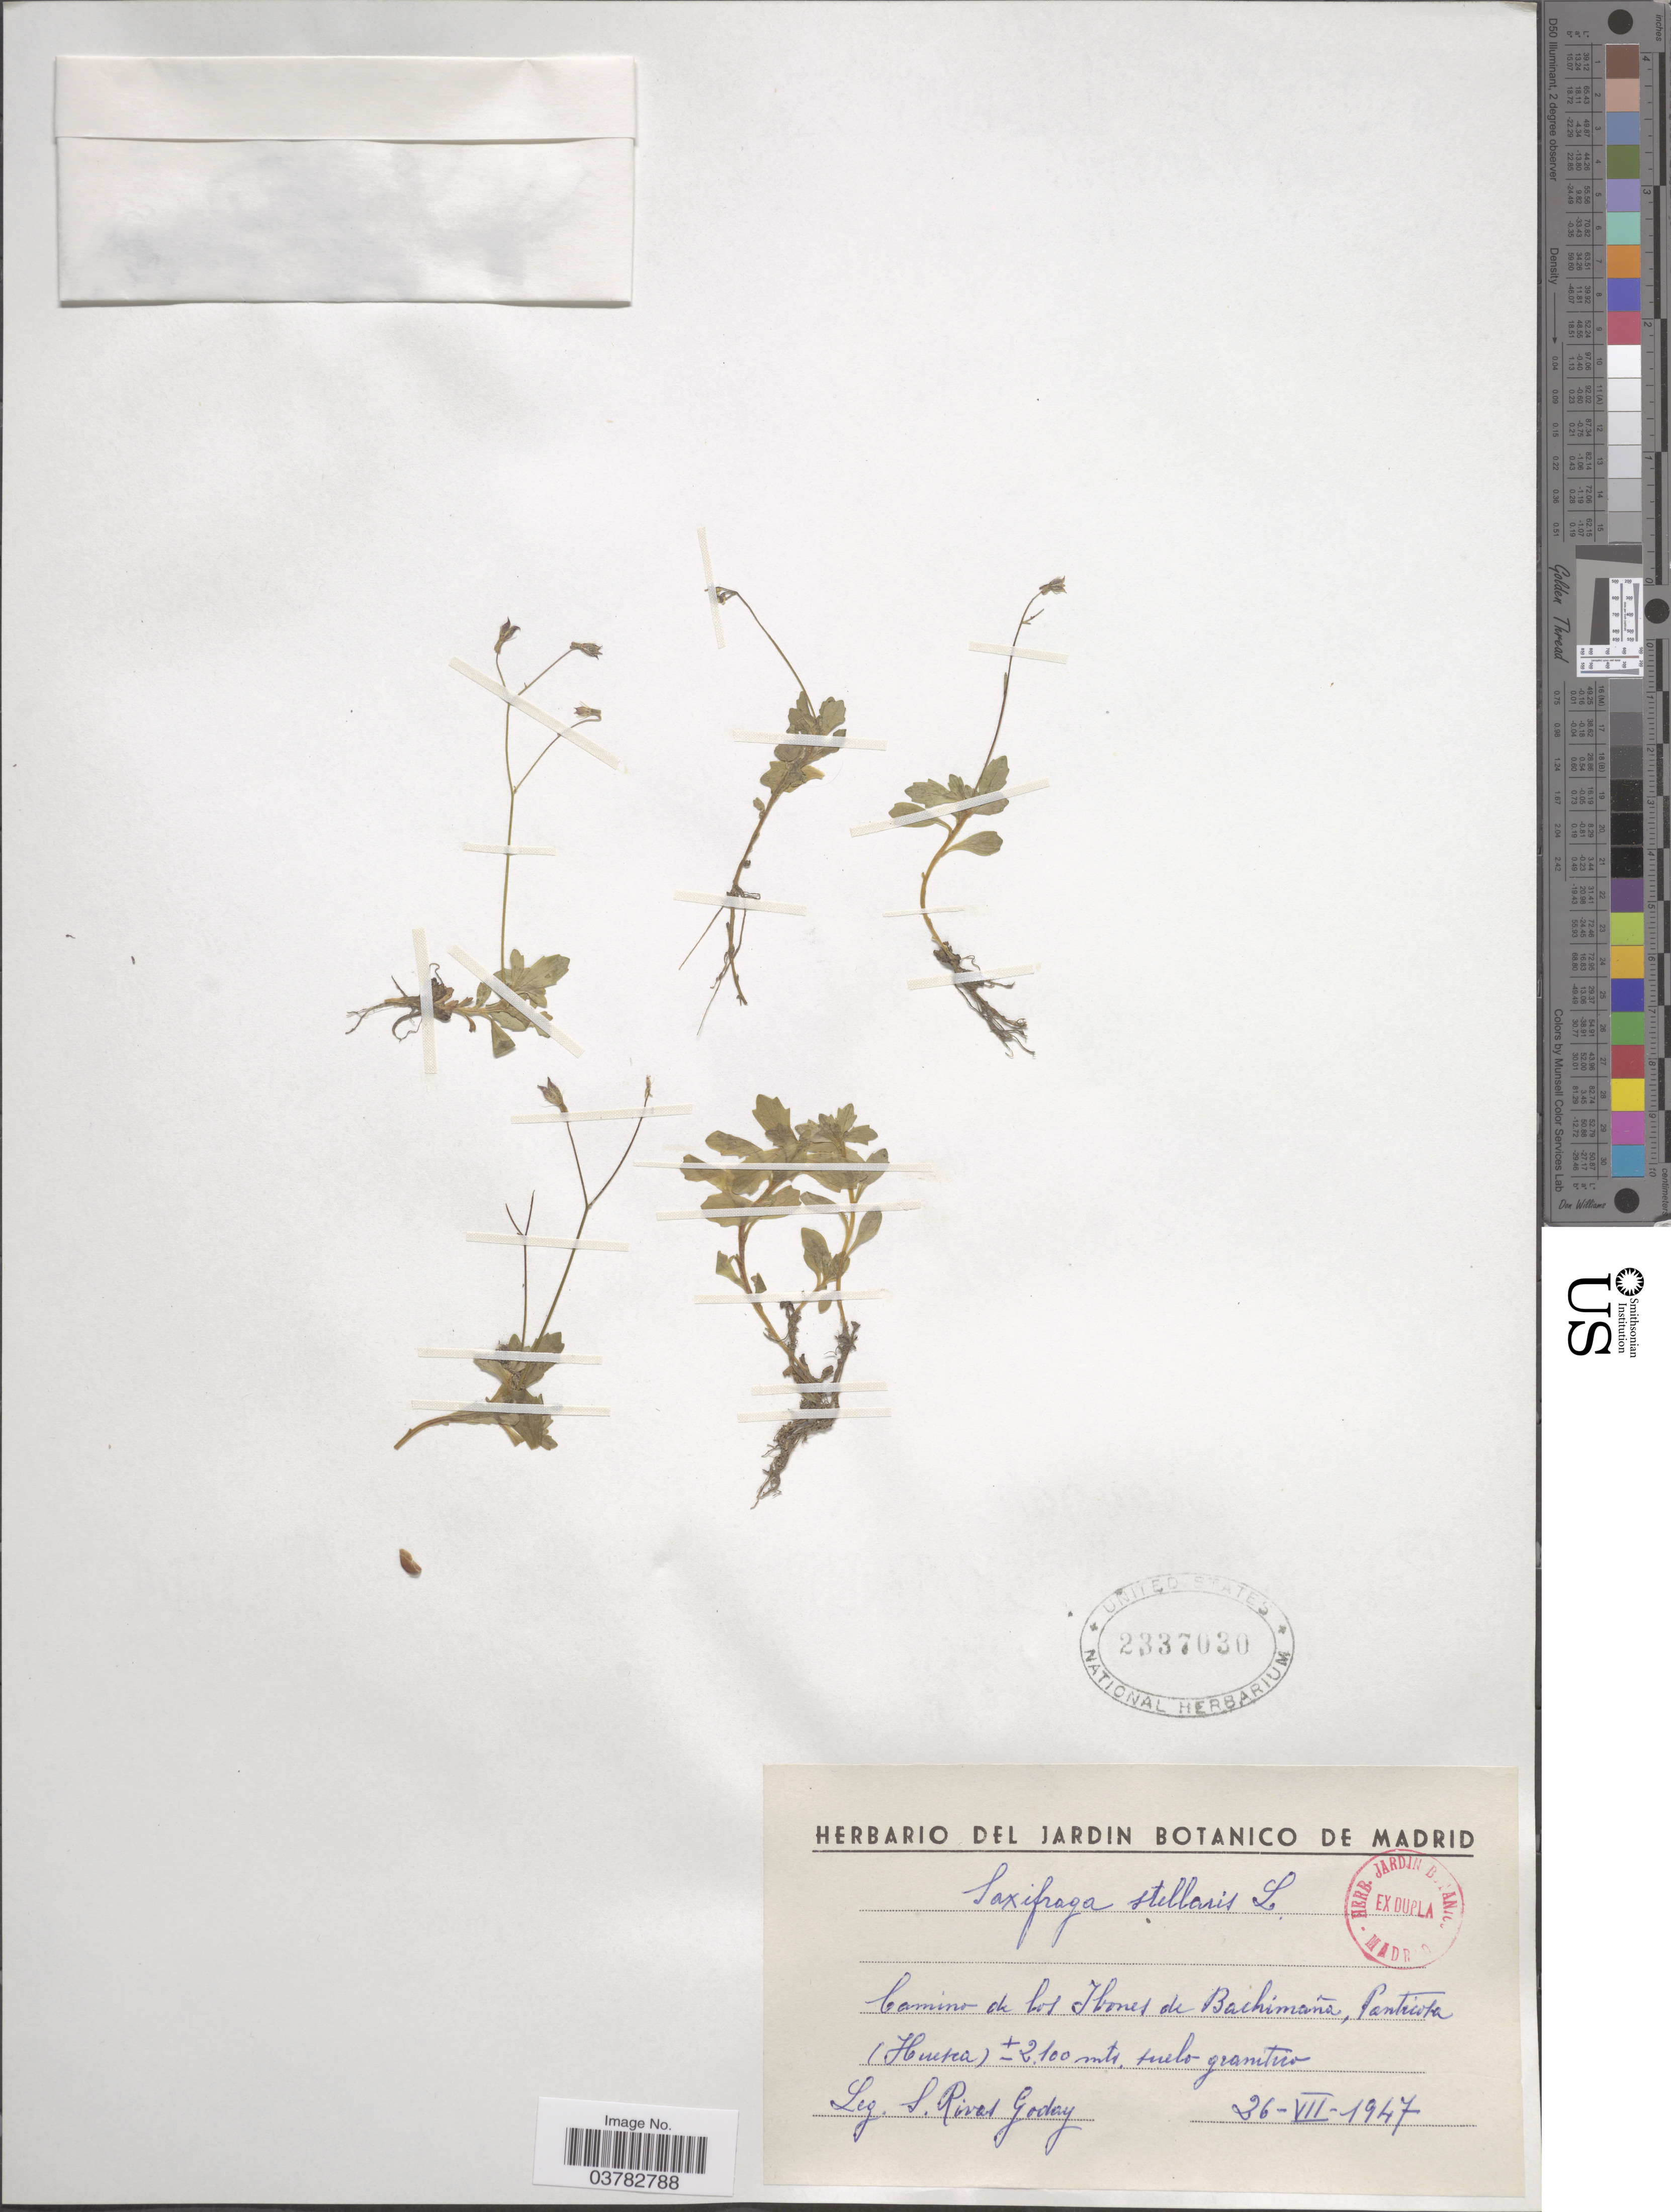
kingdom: Plantae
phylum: Tracheophyta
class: Magnoliopsida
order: Saxifragales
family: Saxifragaceae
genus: Micranthes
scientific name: Micranthes stellaris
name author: (L.) Galasso et al.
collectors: S. Goday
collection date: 1947-07-26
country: Spain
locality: Camino de los Ibones de Bachimánã, Panticota (Huesca).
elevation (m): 2100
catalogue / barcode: US 2337030